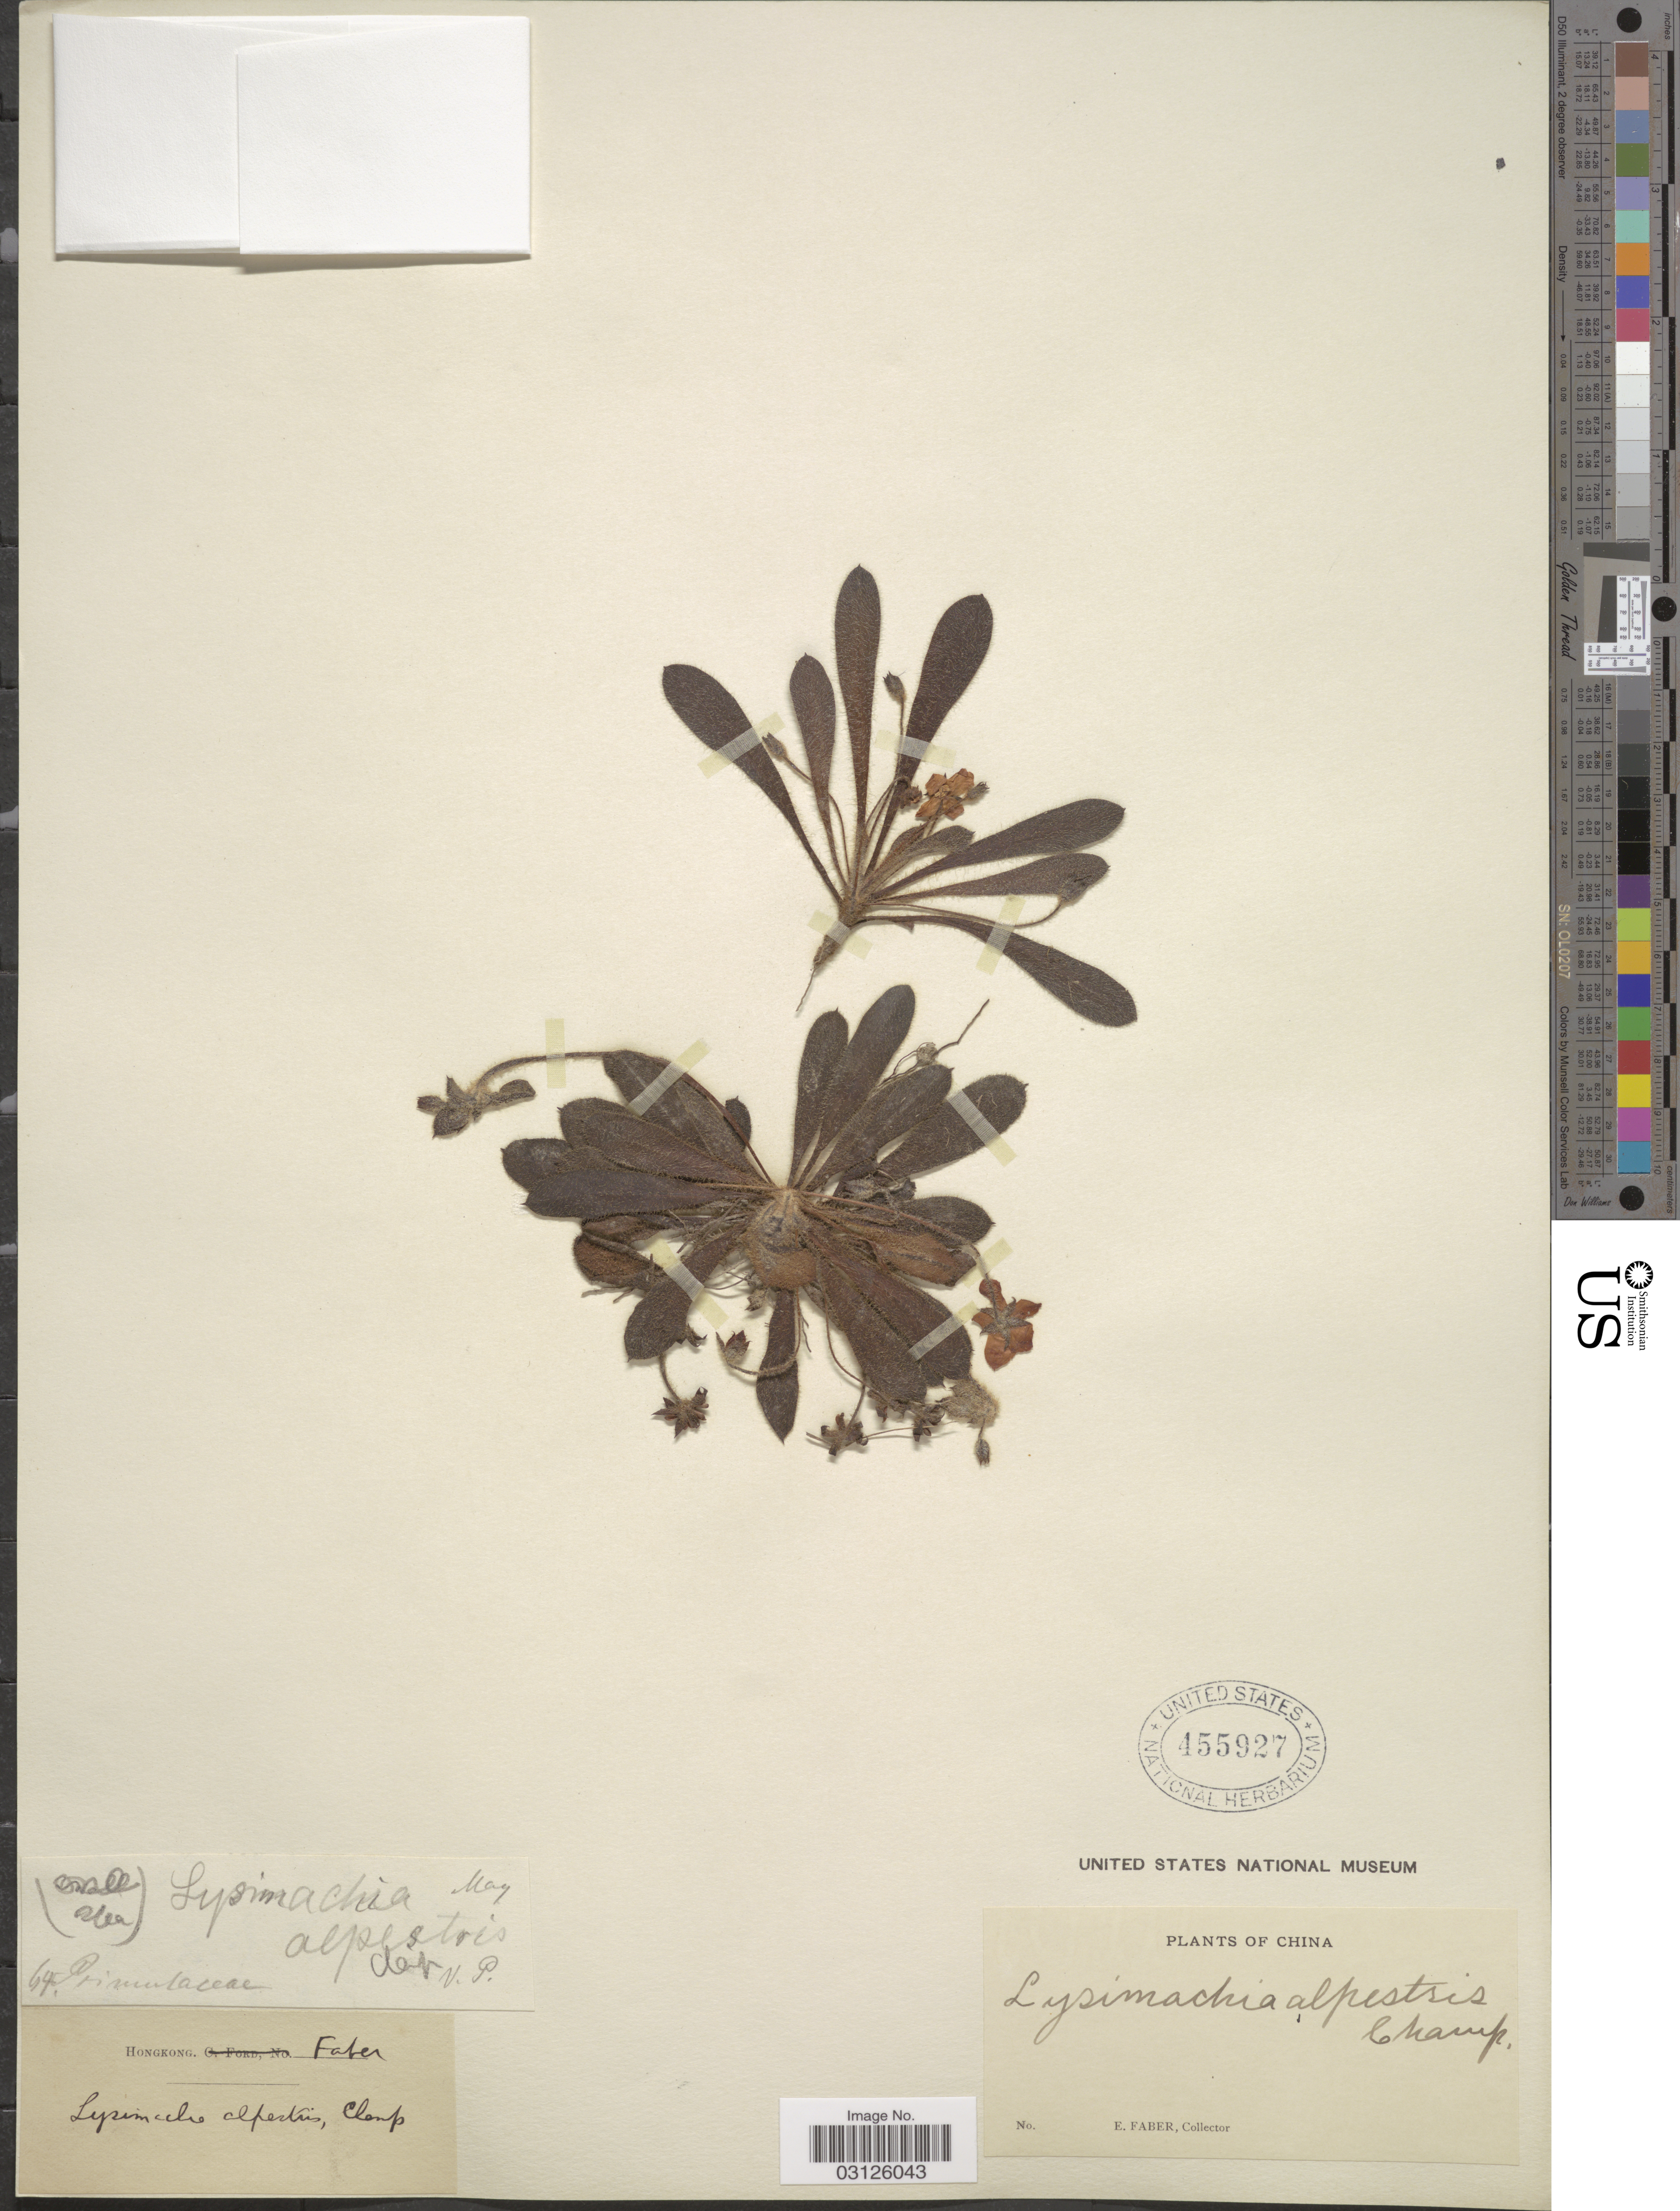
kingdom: Plantae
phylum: Tracheophyta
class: Magnoliopsida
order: Ericales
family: Primulaceae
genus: Lysimachia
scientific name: Lysimachia alpestris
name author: Champ. ex Benth.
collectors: E. Faber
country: China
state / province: Hong Kong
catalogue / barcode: US 455927